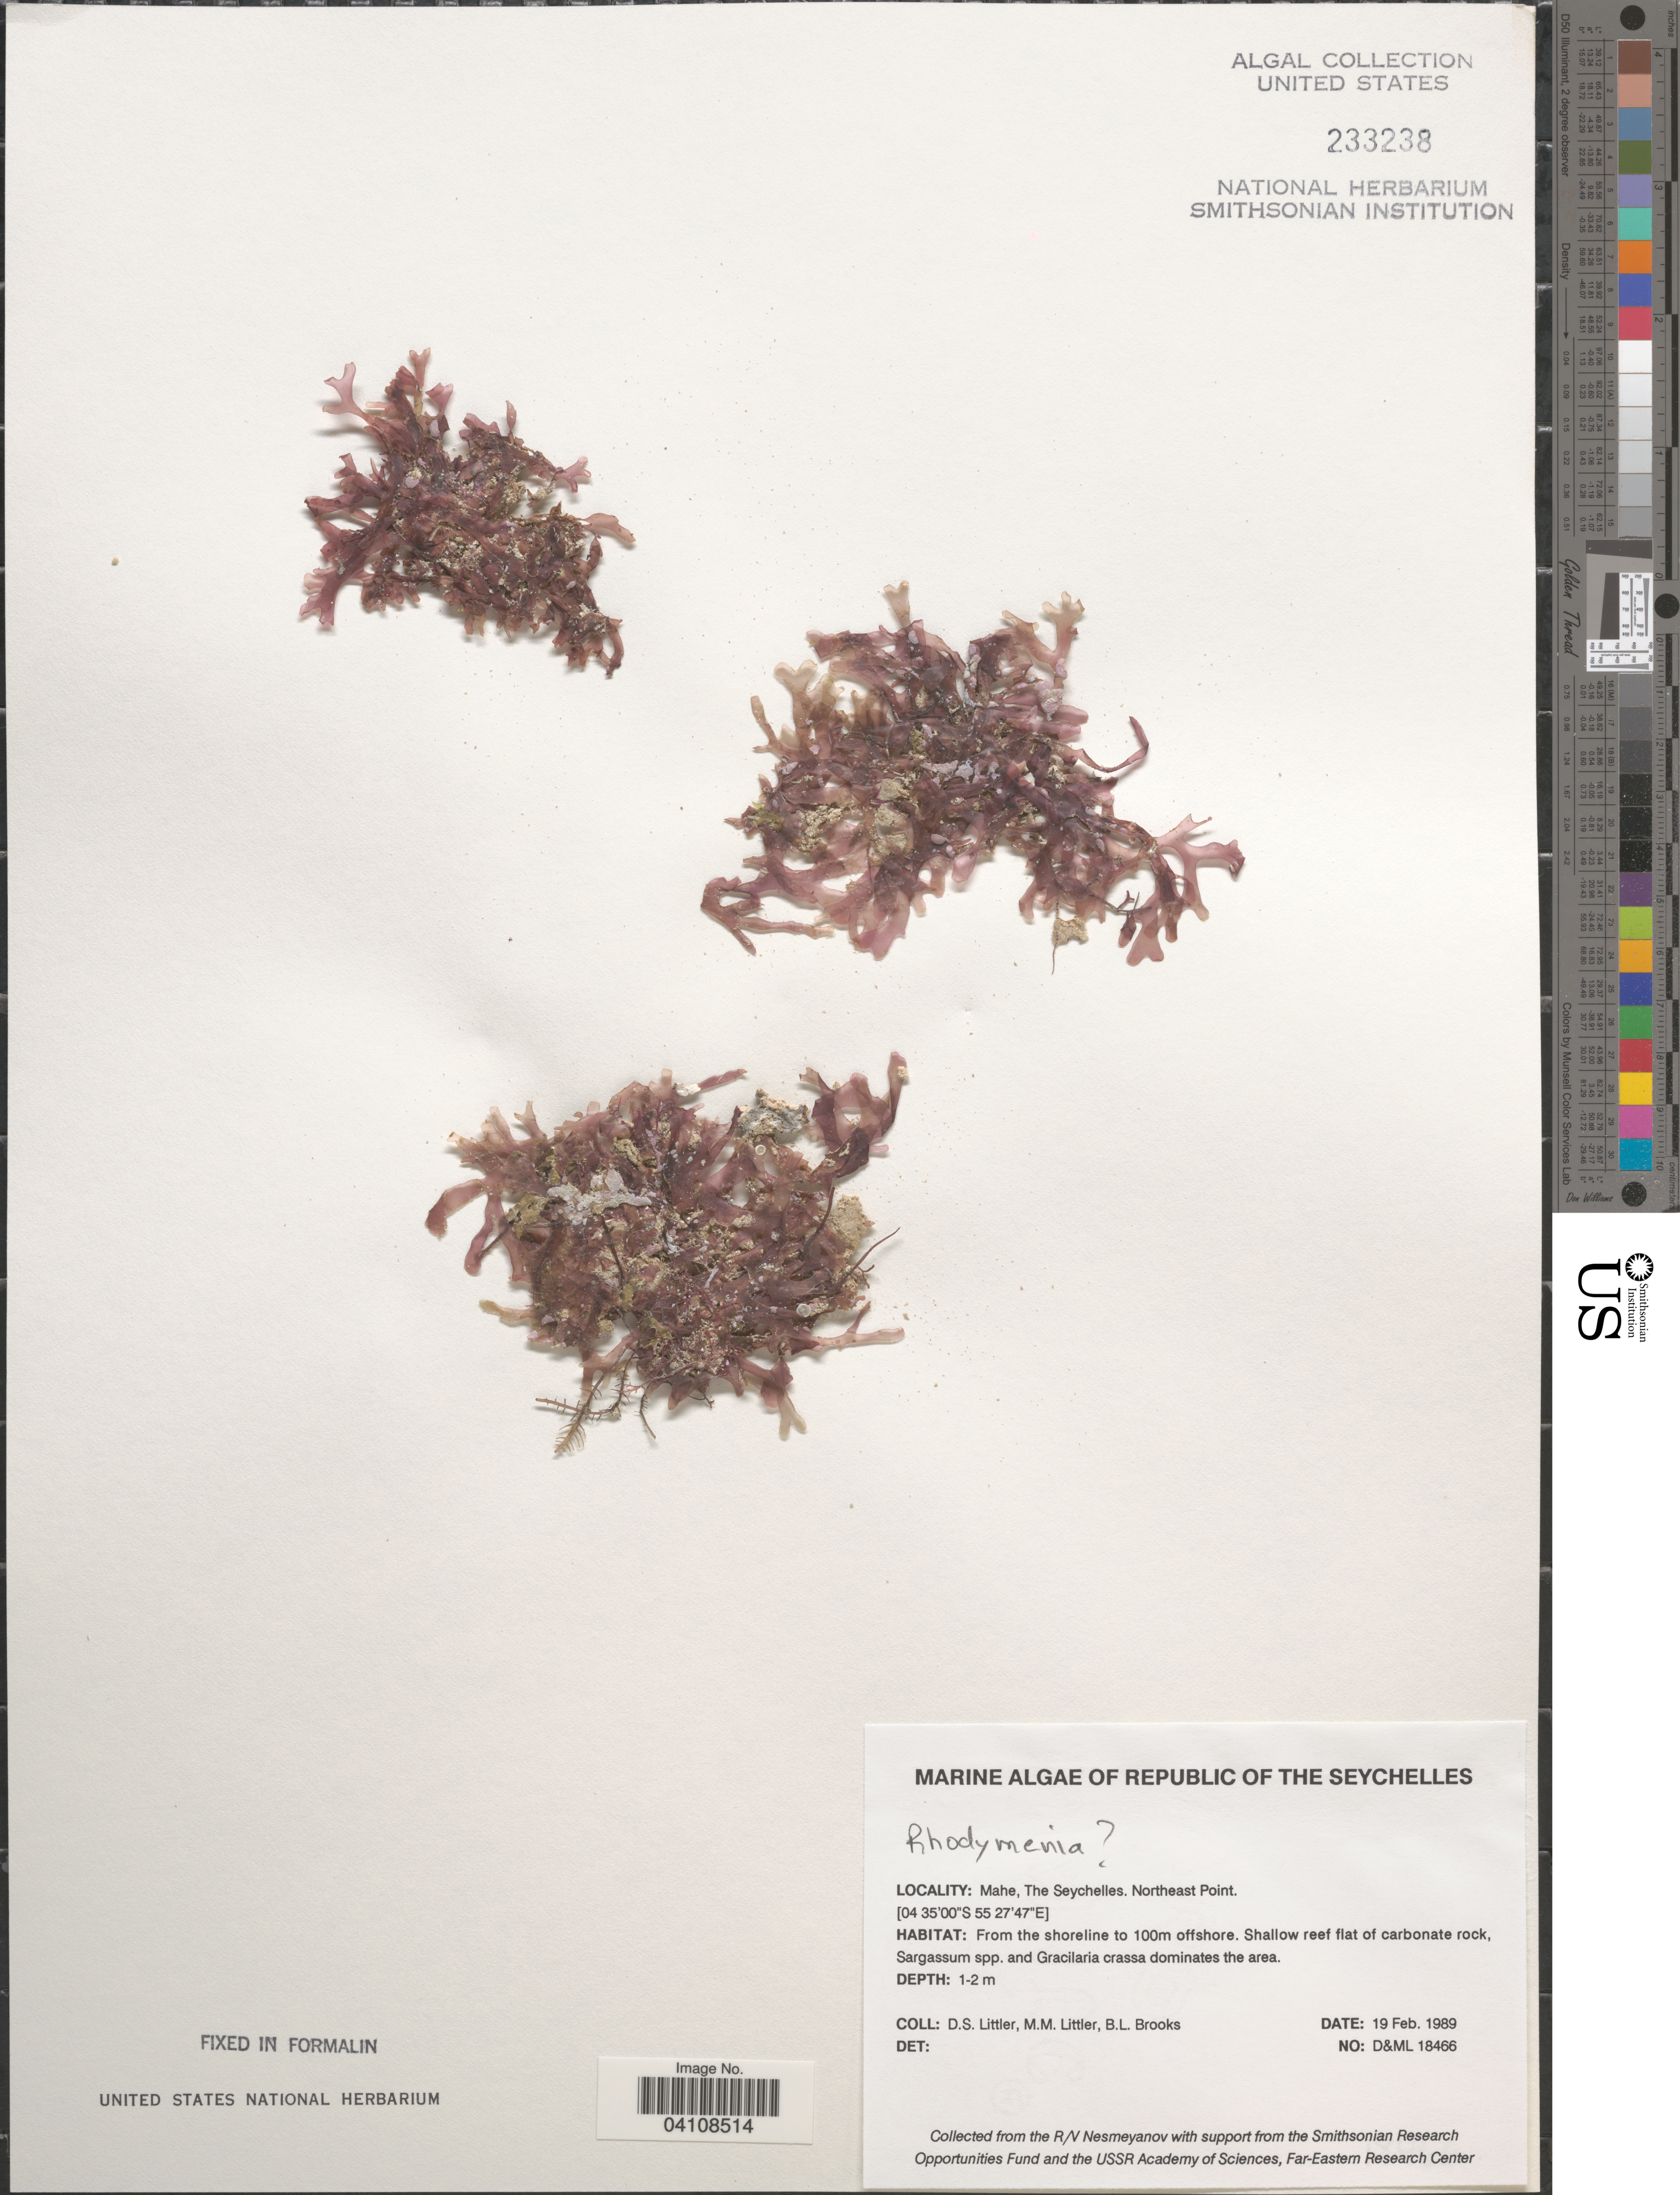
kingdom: Plantae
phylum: Rhodophyta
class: Florideophyceae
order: Rhodymeniales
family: Rhodymeniaceae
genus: Rhodymenia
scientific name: Rhodymenia sp.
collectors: D. S. Littler & B. Brooks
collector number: D&ML18466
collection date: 1989-02-19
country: Seychelles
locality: Republic of The Seychelles. Mahe. Northeast Point. From the shoreline to 100m offshore.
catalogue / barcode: US 233238